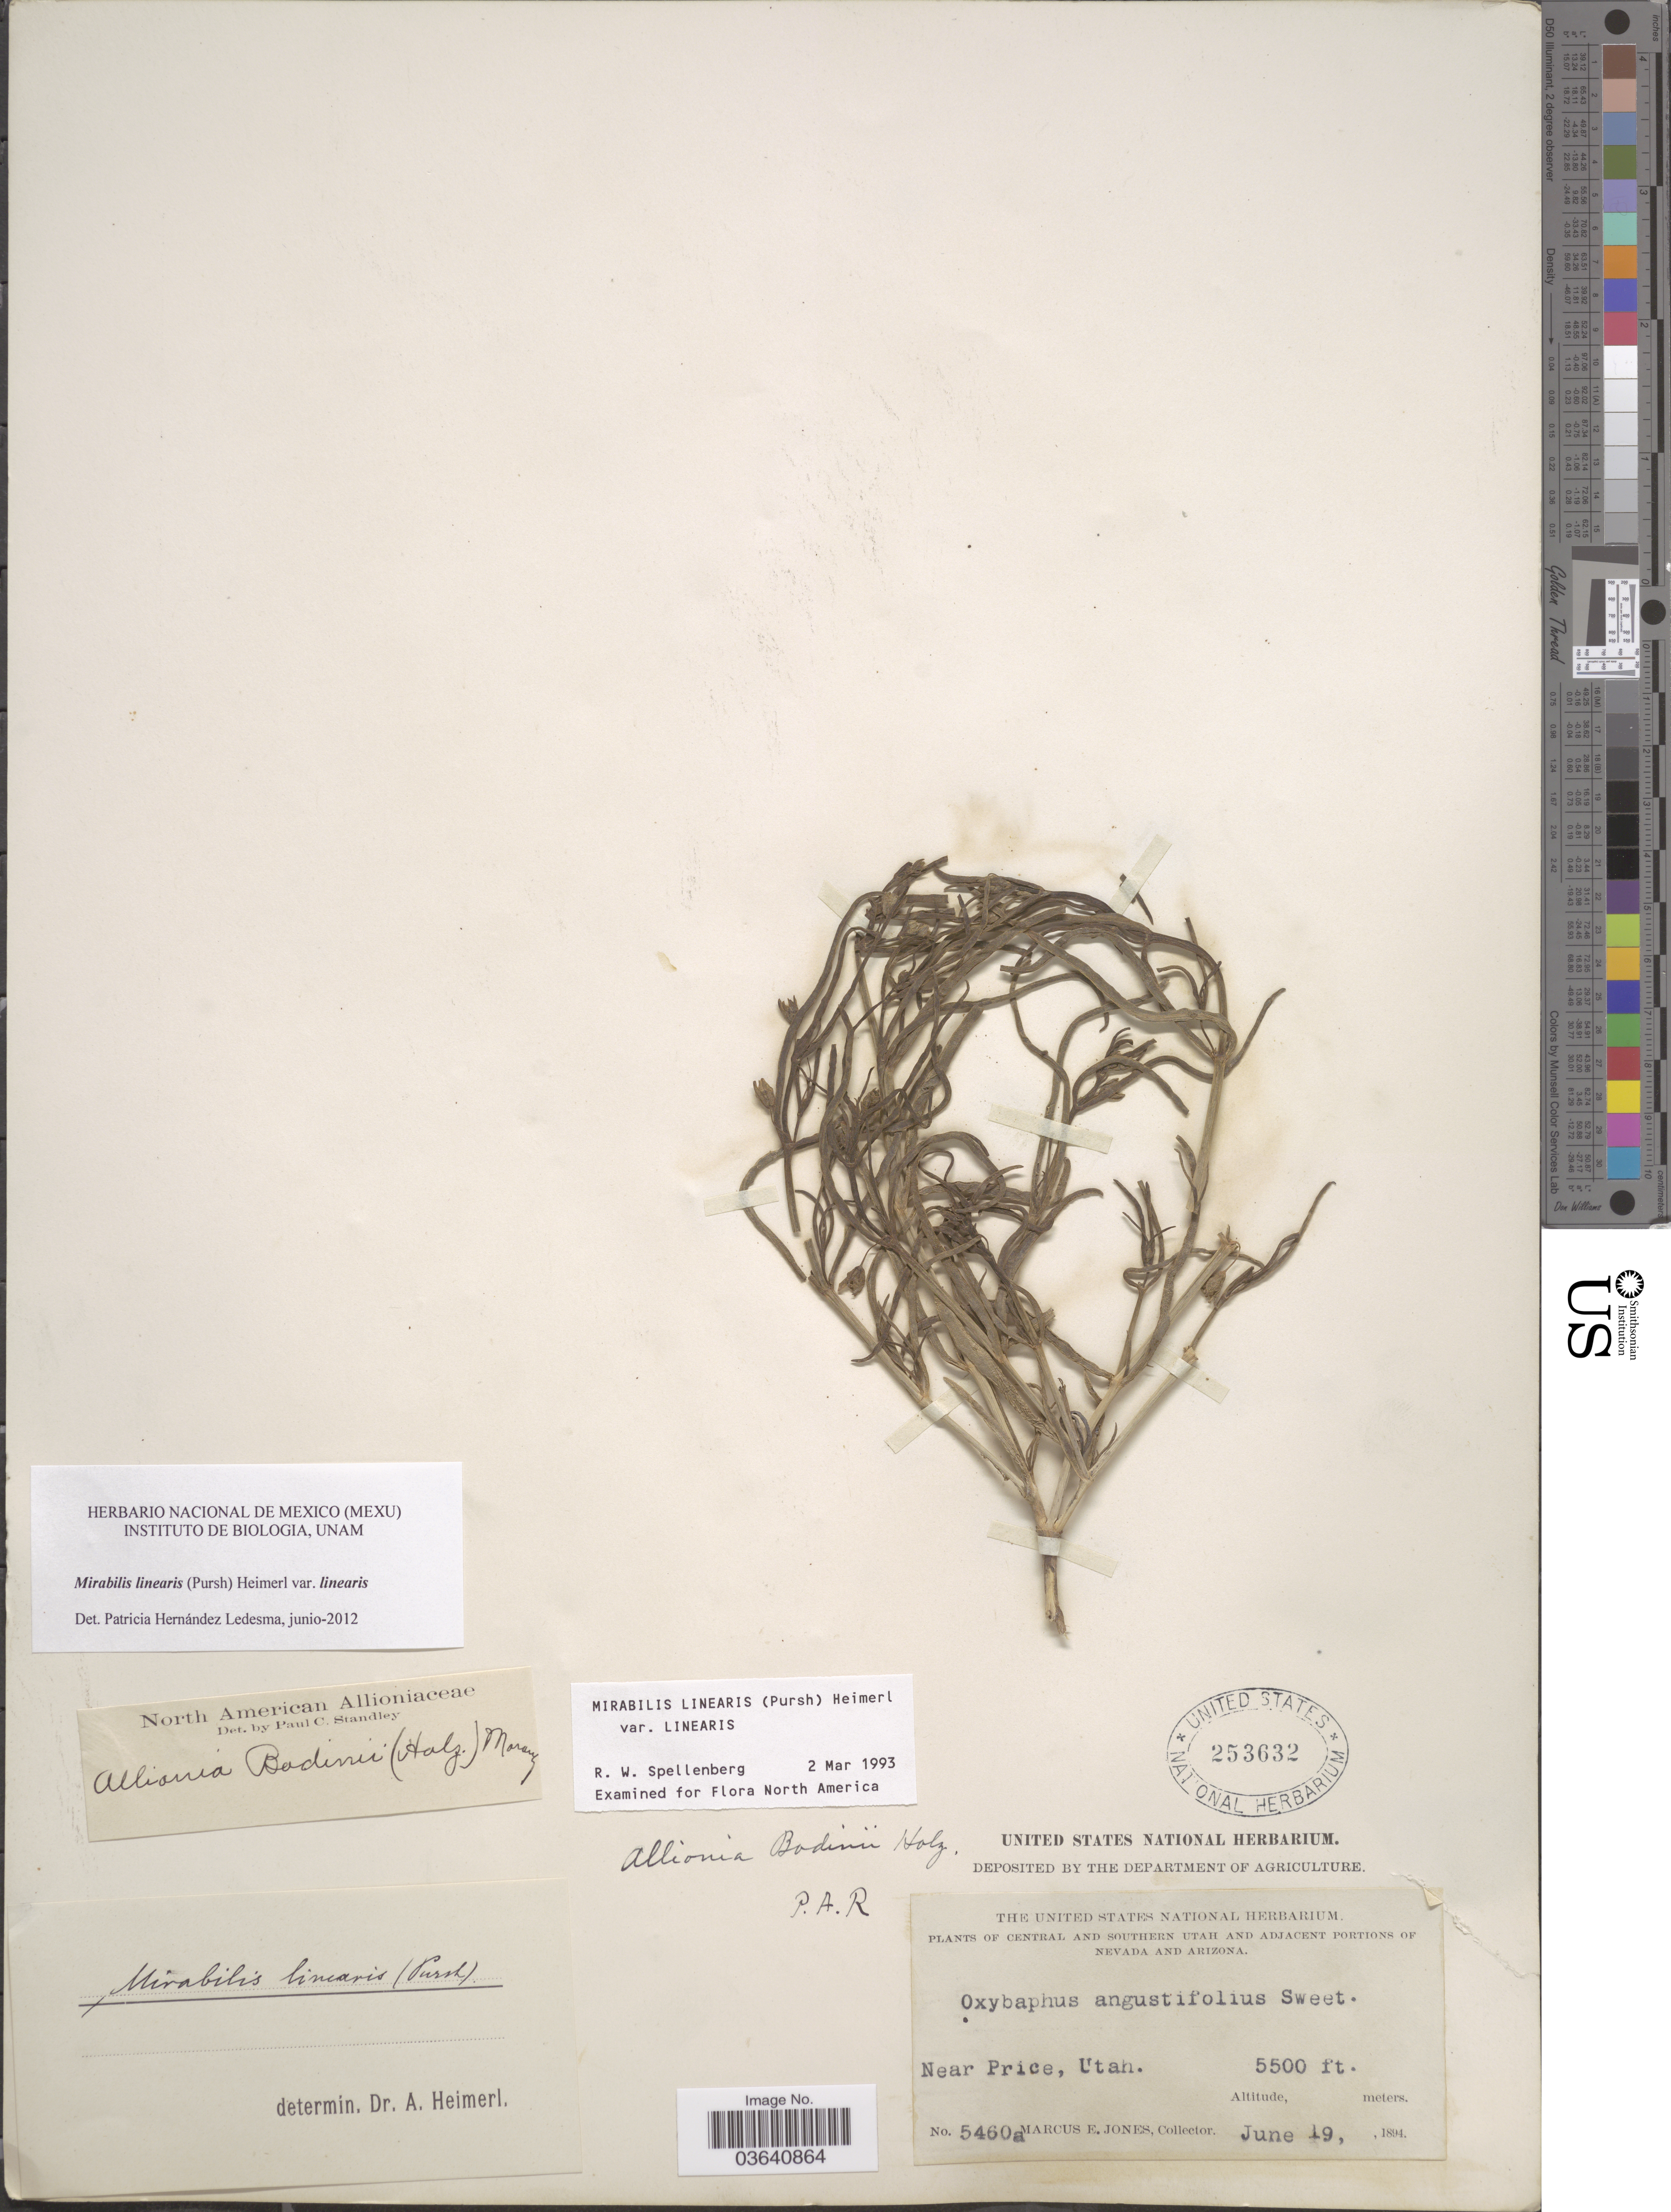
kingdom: Plantae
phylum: Tracheophyta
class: Magnoliopsida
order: Caryophyllales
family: Nyctaginaceae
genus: Mirabilis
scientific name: Mirabilis linearis var. linearis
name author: (Pursh) Heimerl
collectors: M. E. Jones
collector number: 5460a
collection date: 1894-06-19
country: United States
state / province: Utah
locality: Central and southern Utah. Near Price.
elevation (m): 1676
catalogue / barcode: US 253632